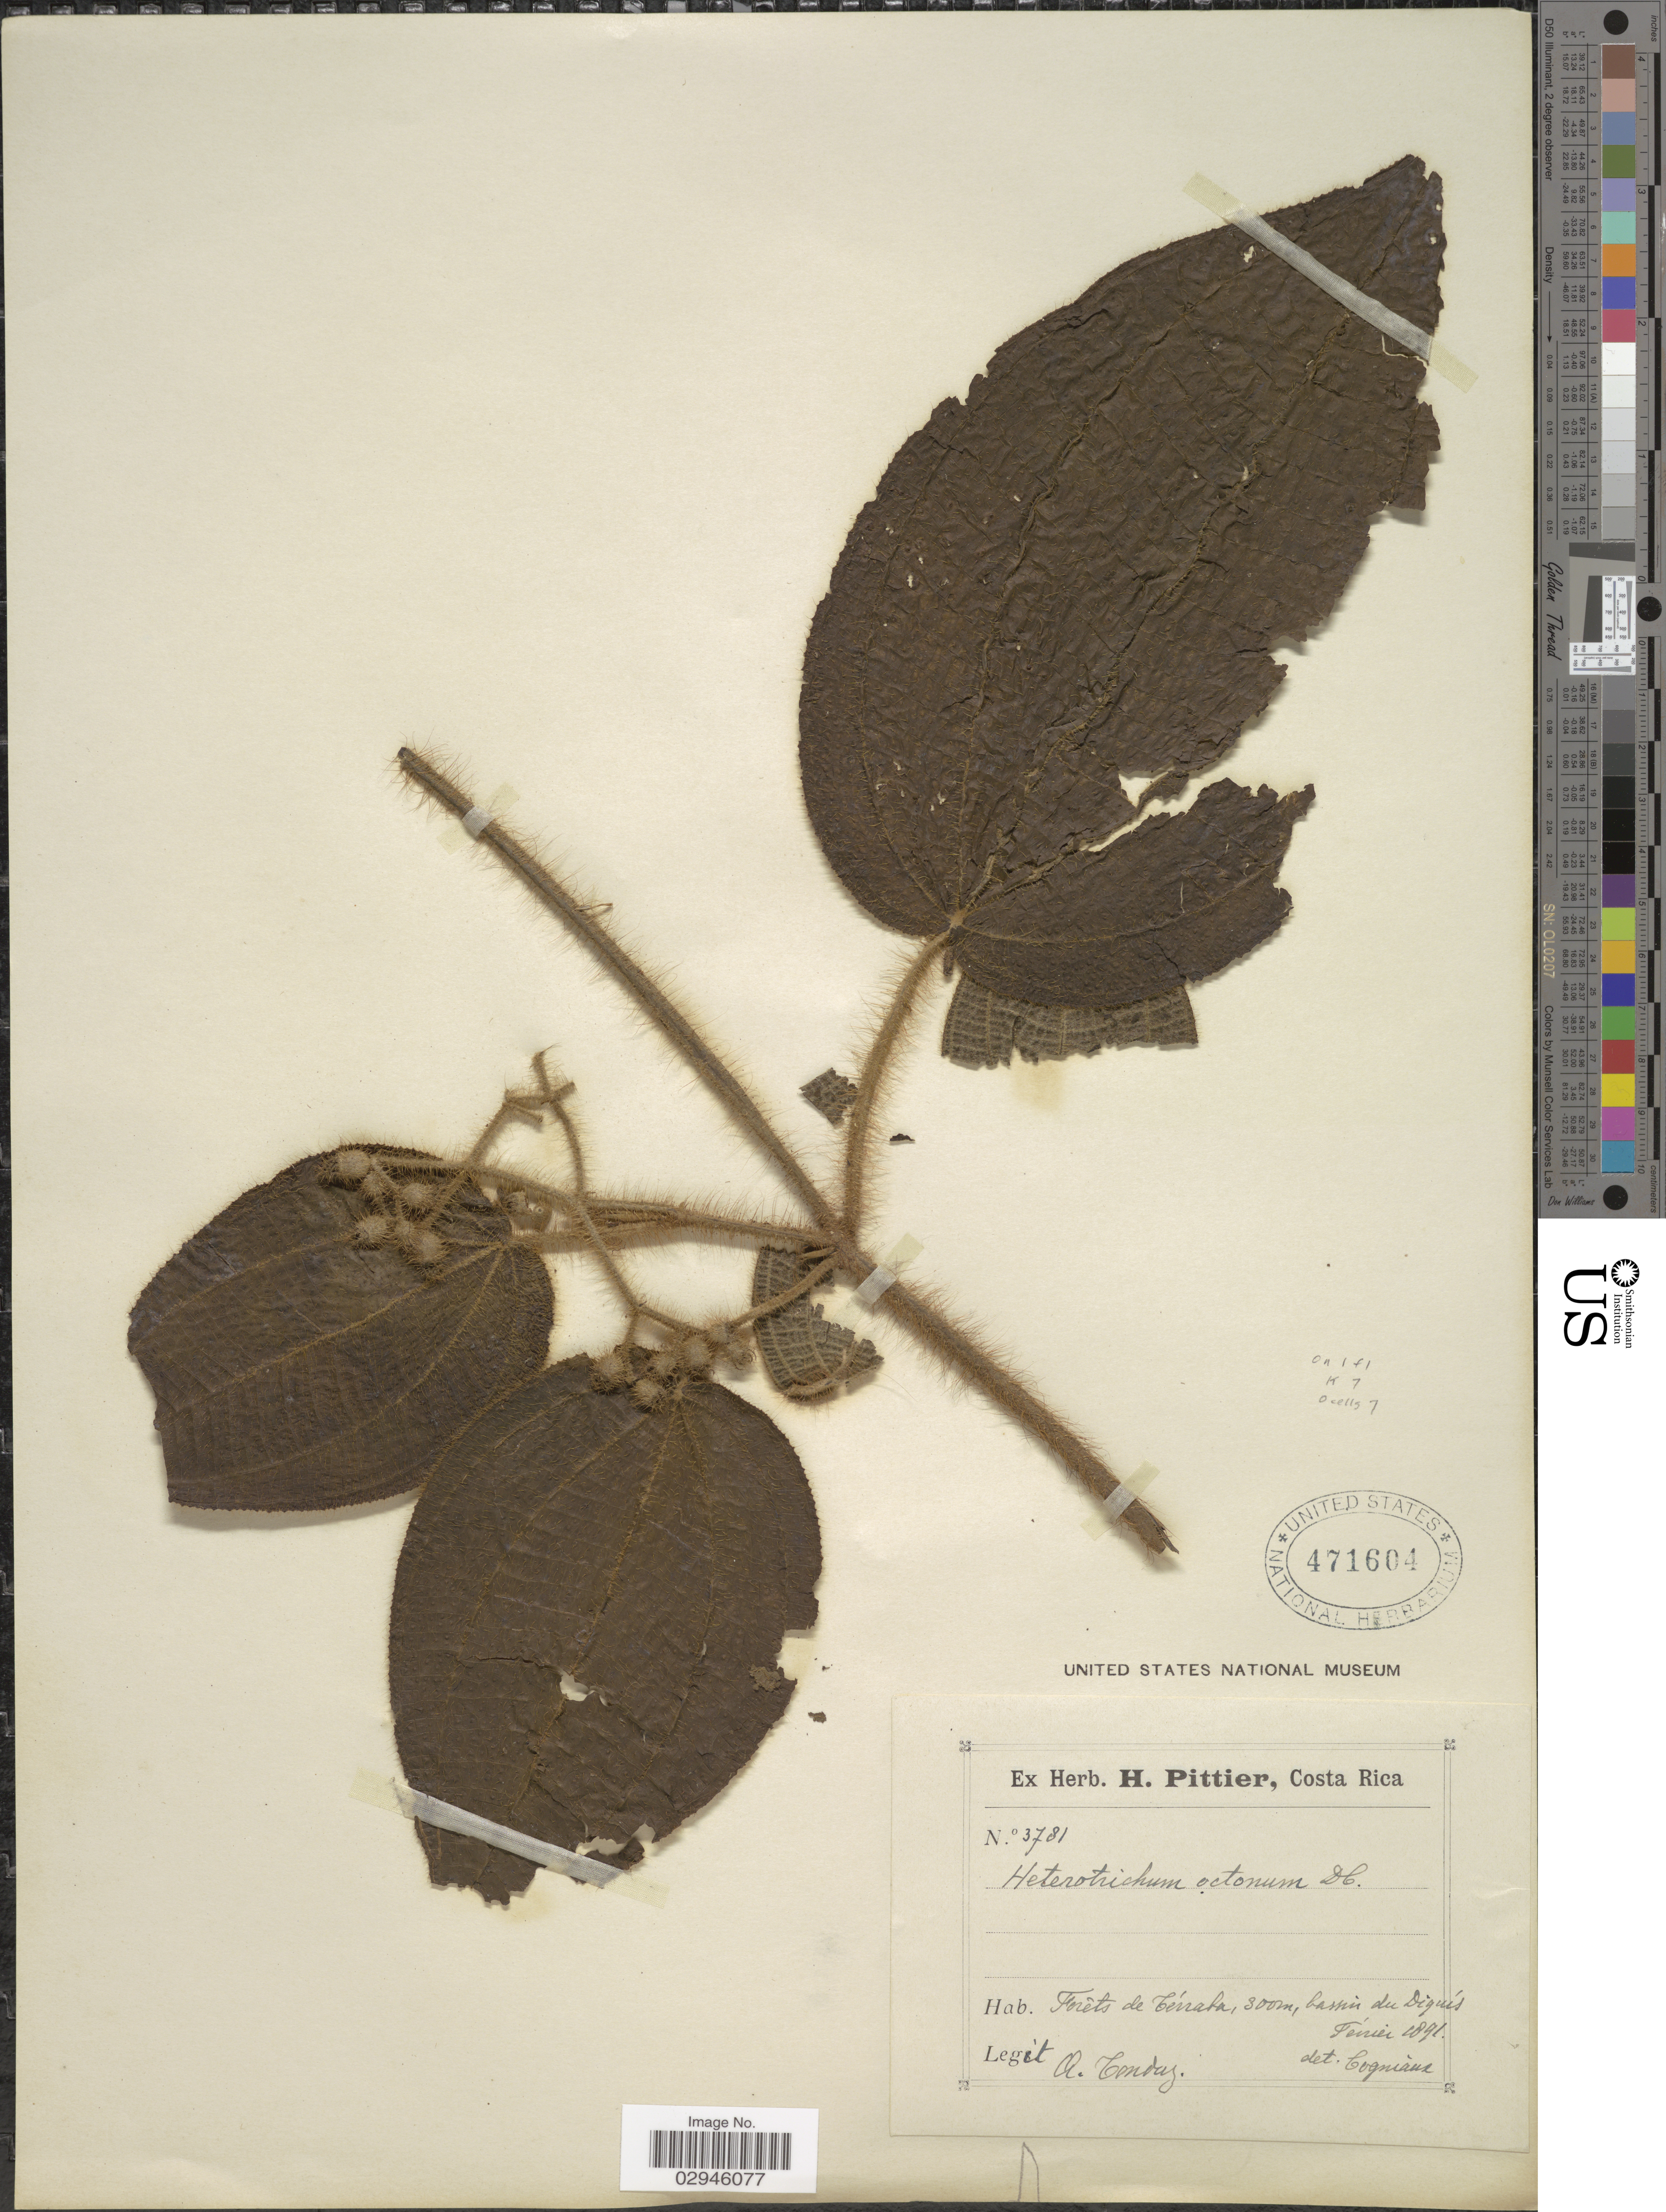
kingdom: Plantae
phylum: Tracheophyta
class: Magnoliopsida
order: Myrtales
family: Melastomataceae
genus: Heterotrichum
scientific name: Heterotrichum octonum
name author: (Bonpl.) DC.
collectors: A. Tonduz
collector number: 3781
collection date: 1891-02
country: Costa Rica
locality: Forêts de Térraba, bassin du Diquís.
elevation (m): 300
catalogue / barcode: US 471604